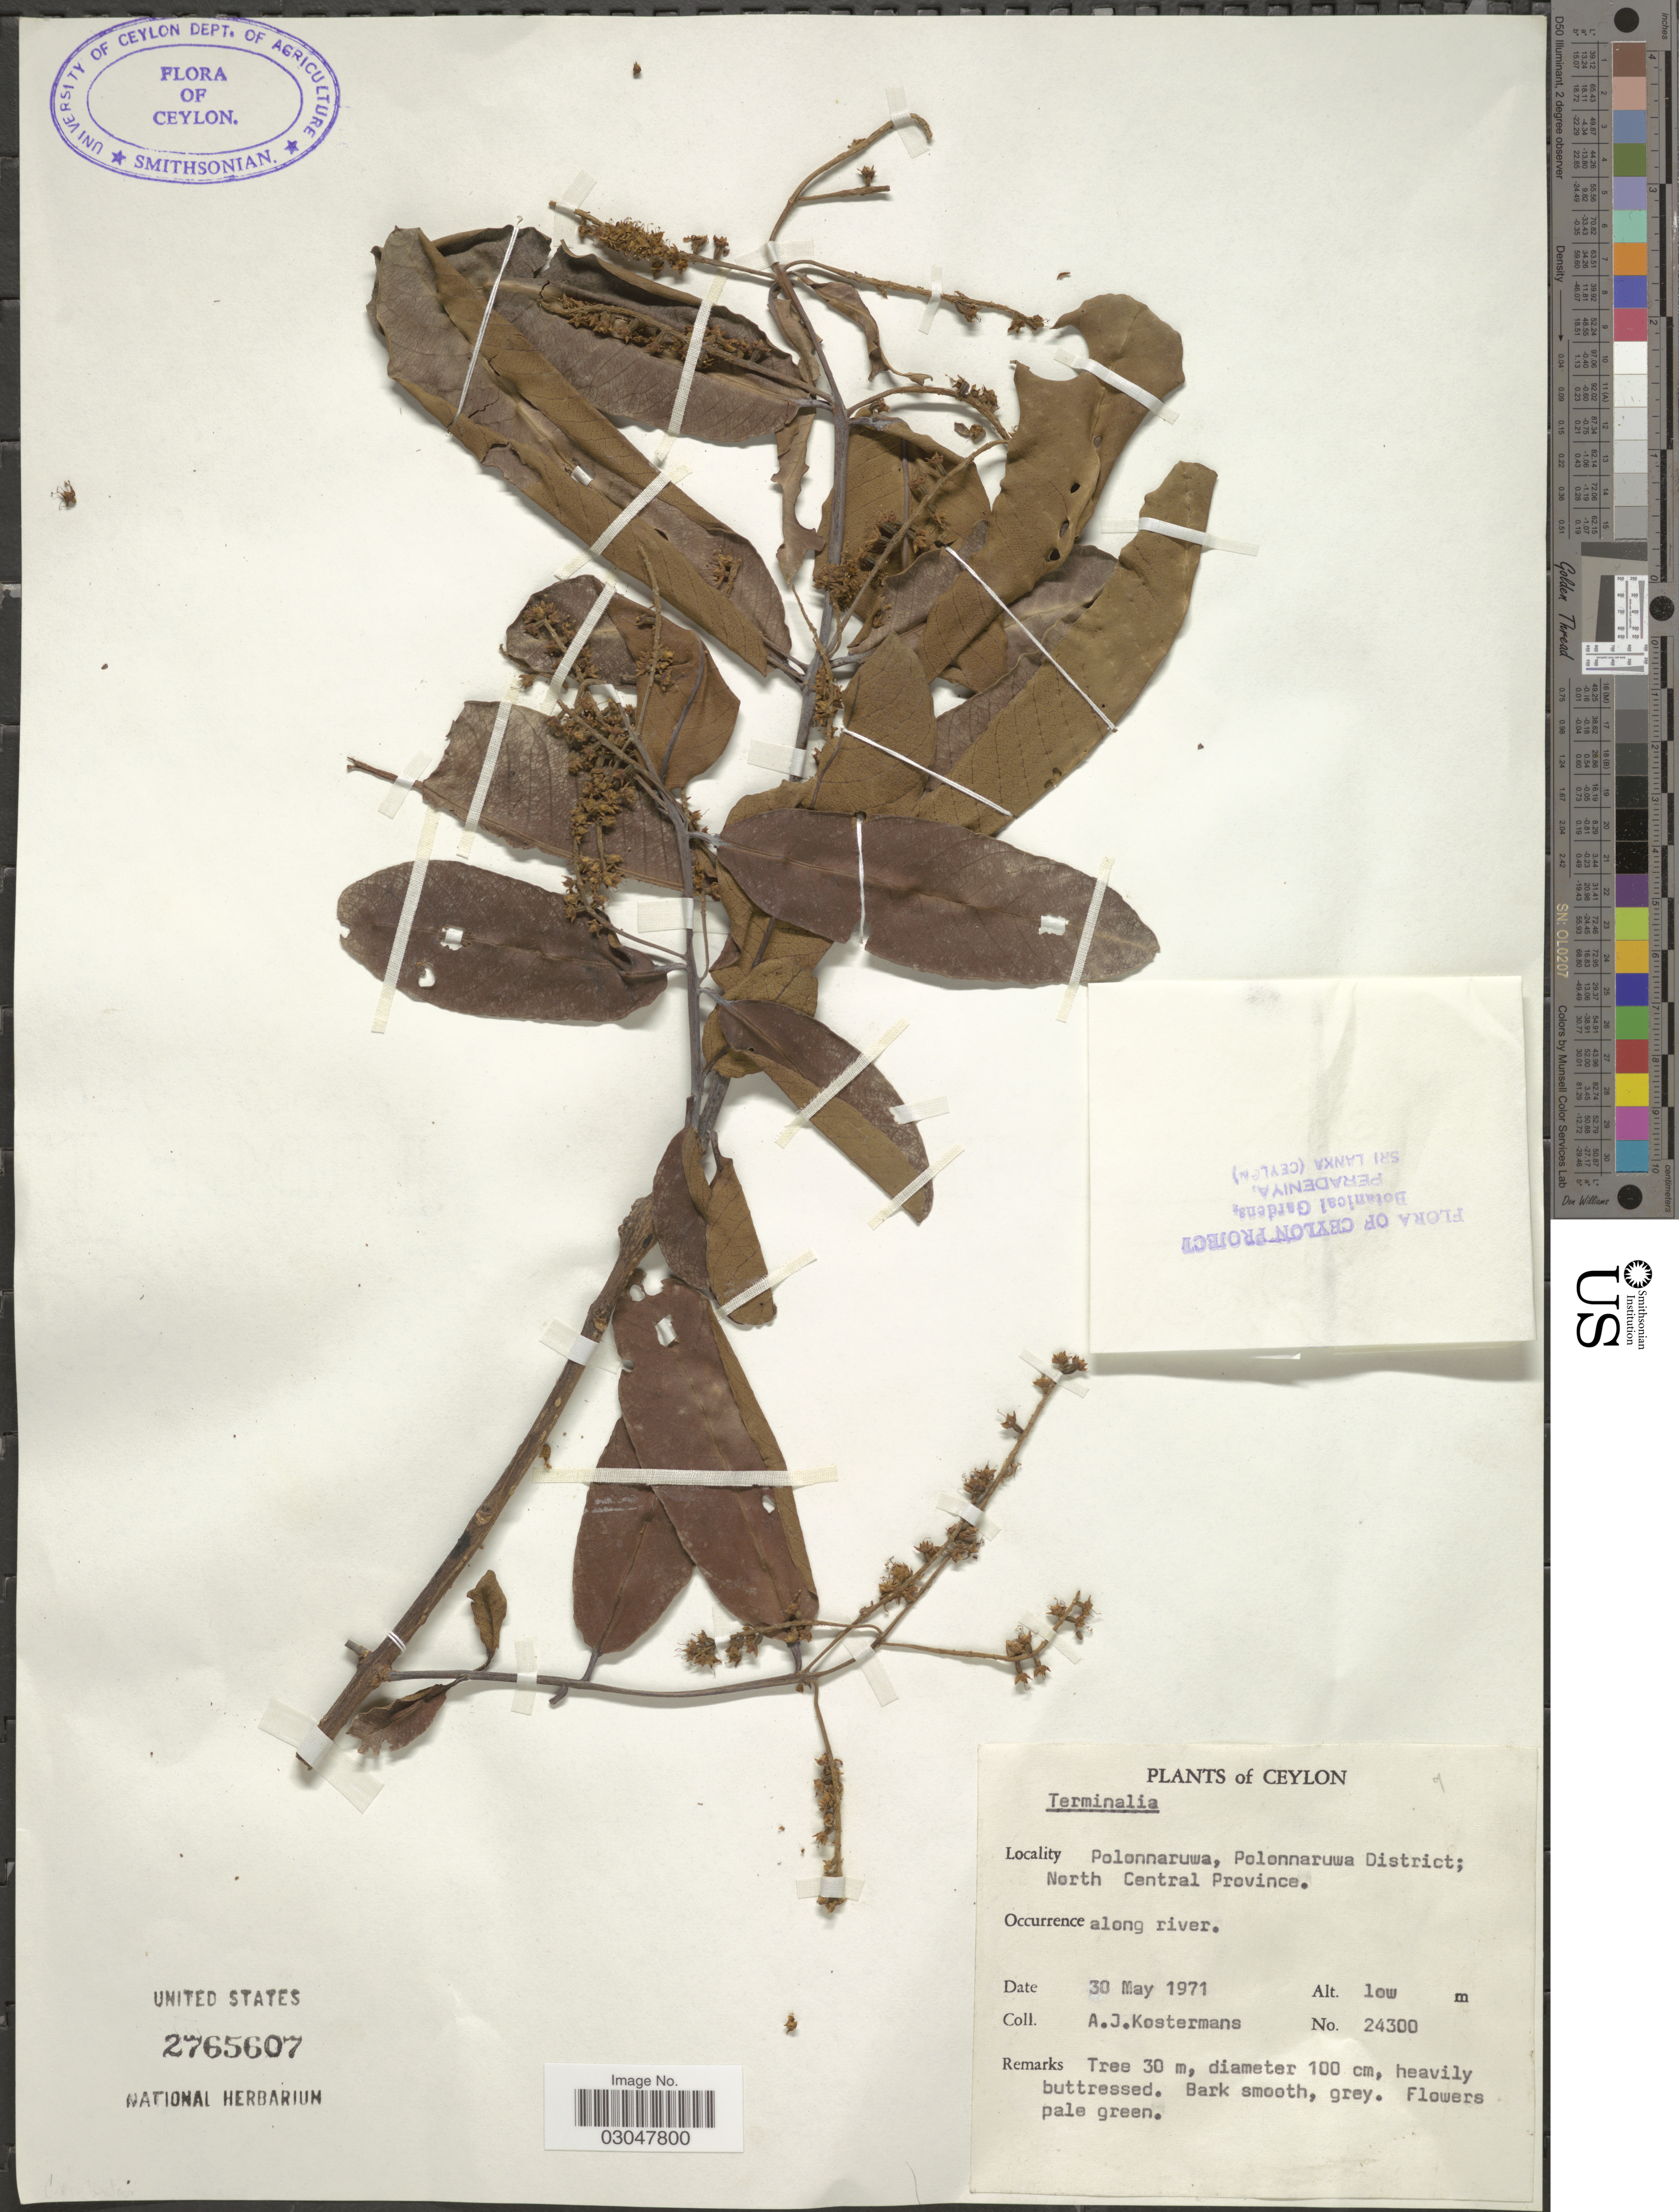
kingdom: Plantae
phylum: Tracheophyta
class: Magnoliopsida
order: Myrtales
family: Combretaceae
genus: Terminalia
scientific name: Terminalia sp.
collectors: A. J. G. Kostermans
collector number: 24300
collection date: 1971-05-30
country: Sri Lanka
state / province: North Central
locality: Ceylon. Polonnaruwa, Polonnaruwa District.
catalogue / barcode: US 2765607